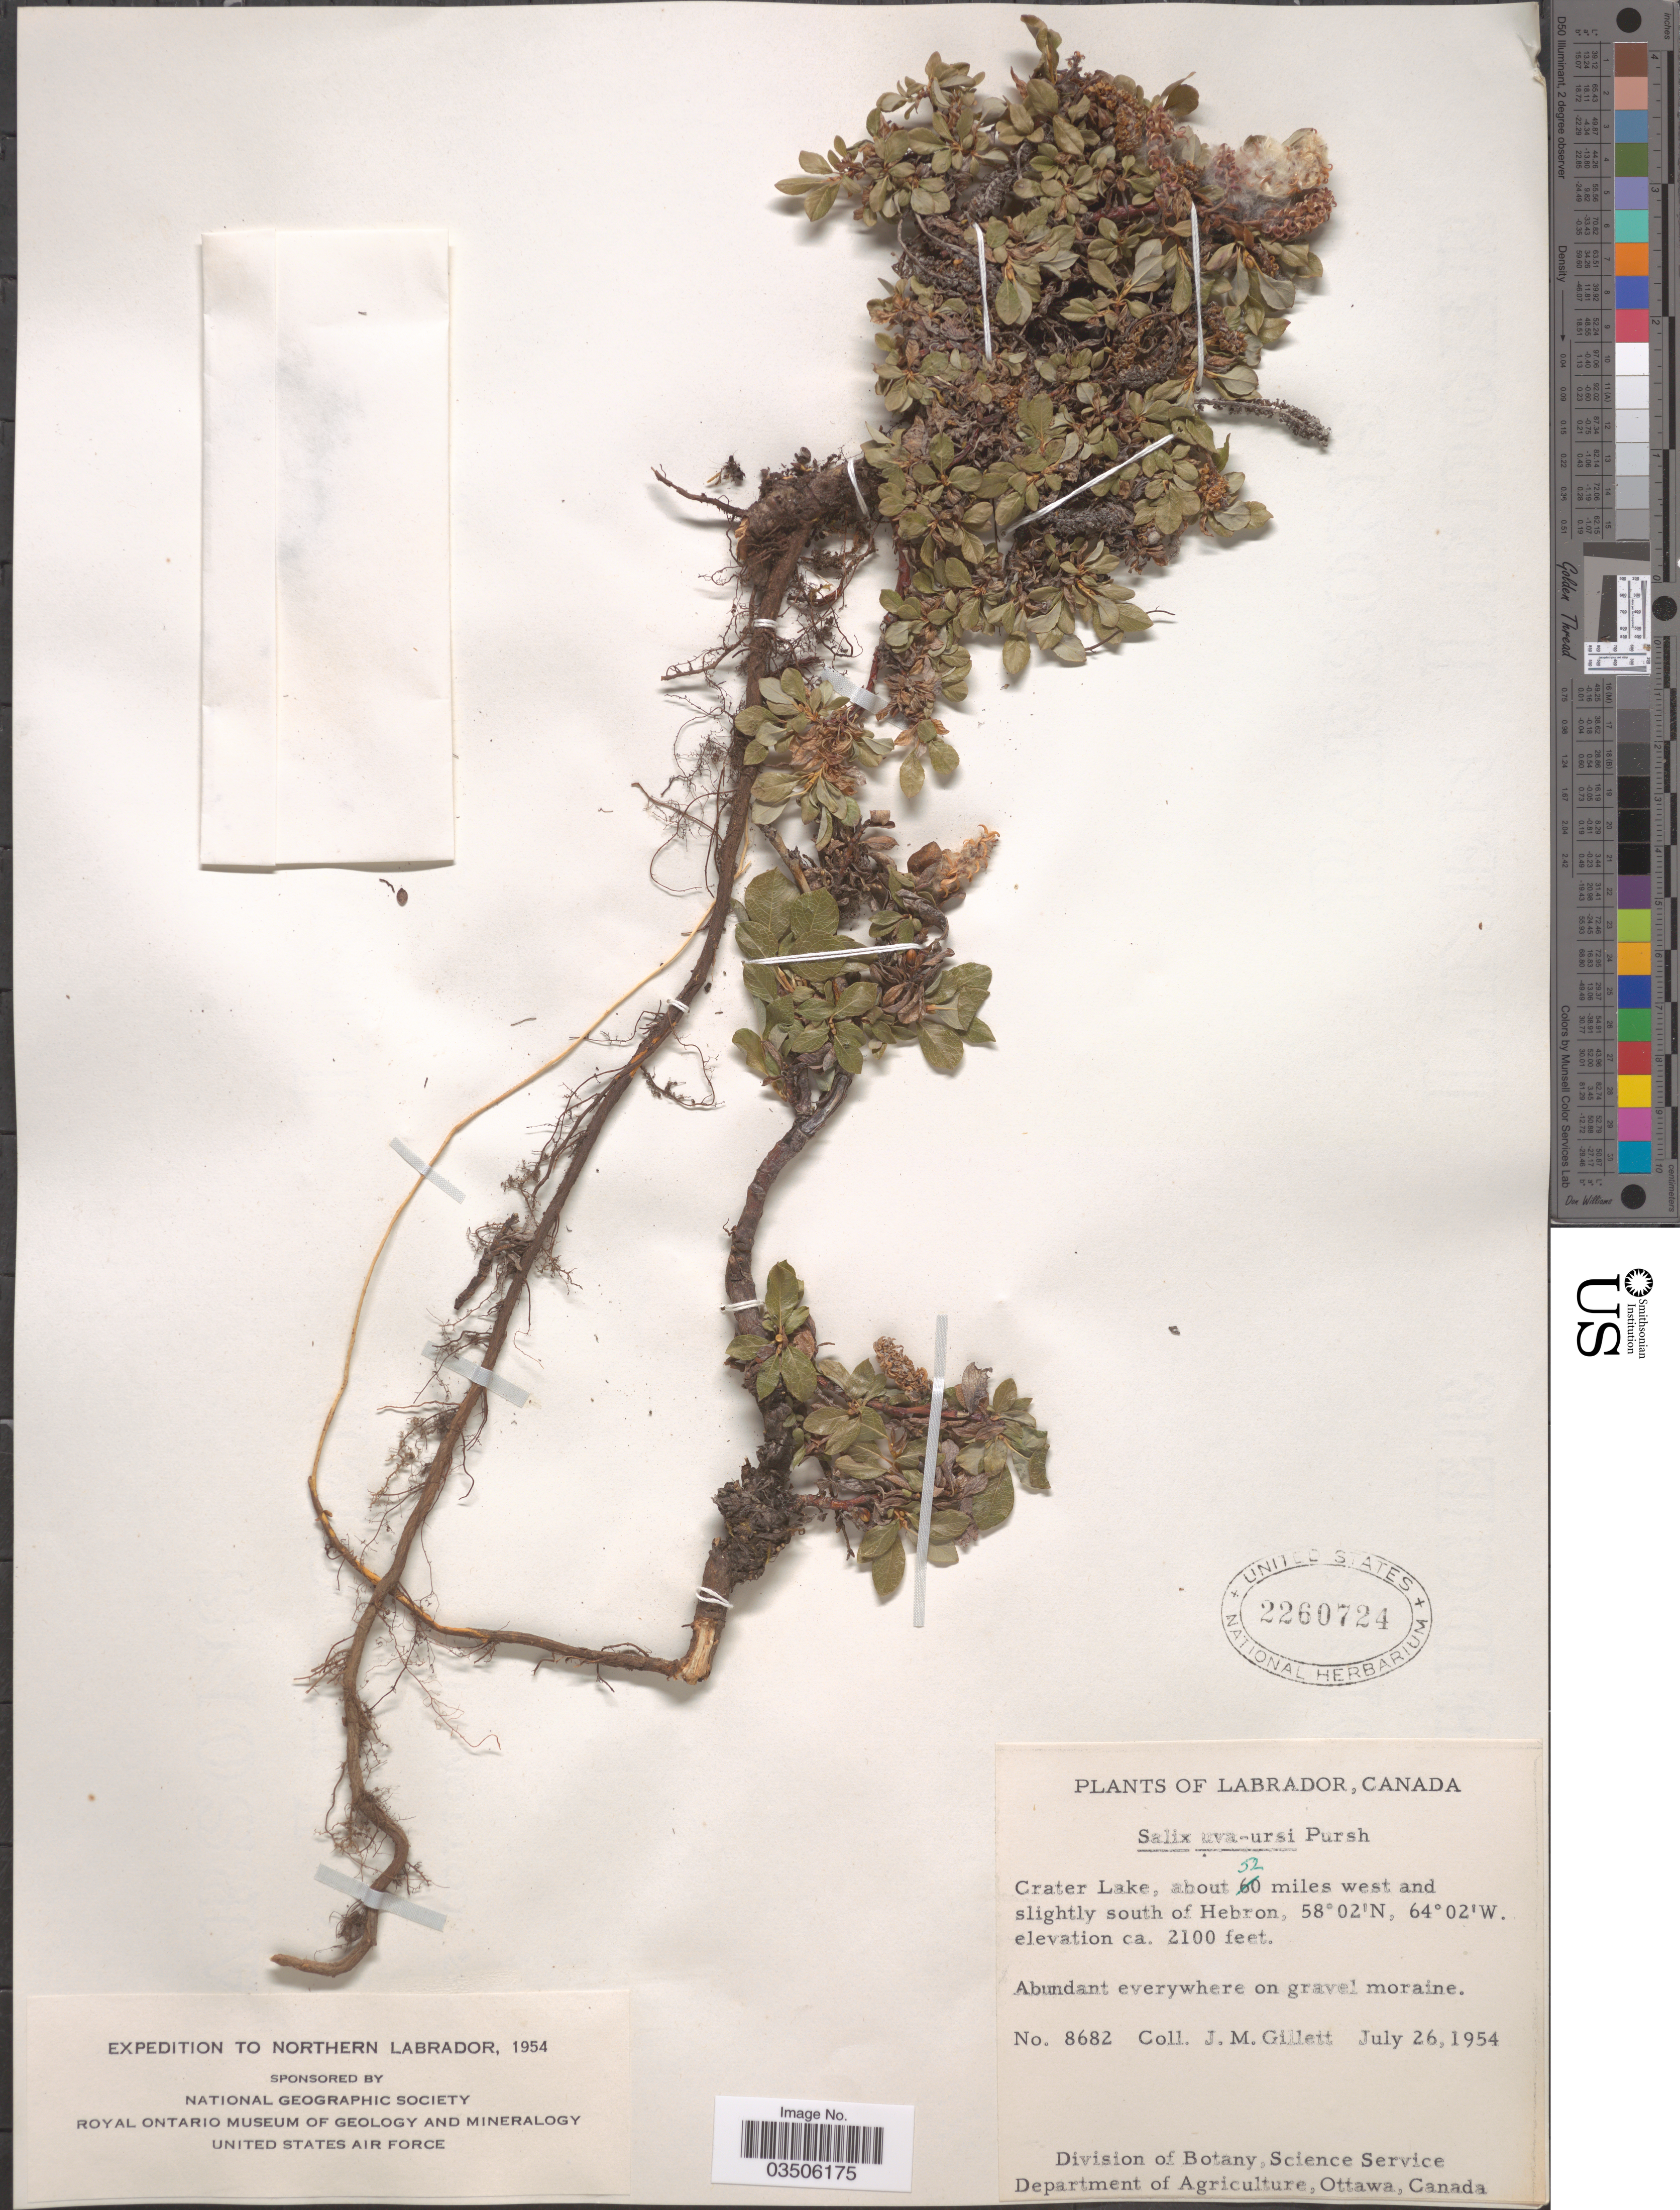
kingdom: Plantae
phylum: Tracheophyta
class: Magnoliopsida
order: Malpighiales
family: Salicaceae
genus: Salix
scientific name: Salix uva-ursi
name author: Pursh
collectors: J. M. Gillett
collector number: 8682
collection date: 1954-07-26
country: Canada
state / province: Newfoundland and Labrador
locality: Northern Labrador. Labrador. Crater Lake, about 52 miles west and slightly south of Hebron.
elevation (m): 640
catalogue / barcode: US 2260724